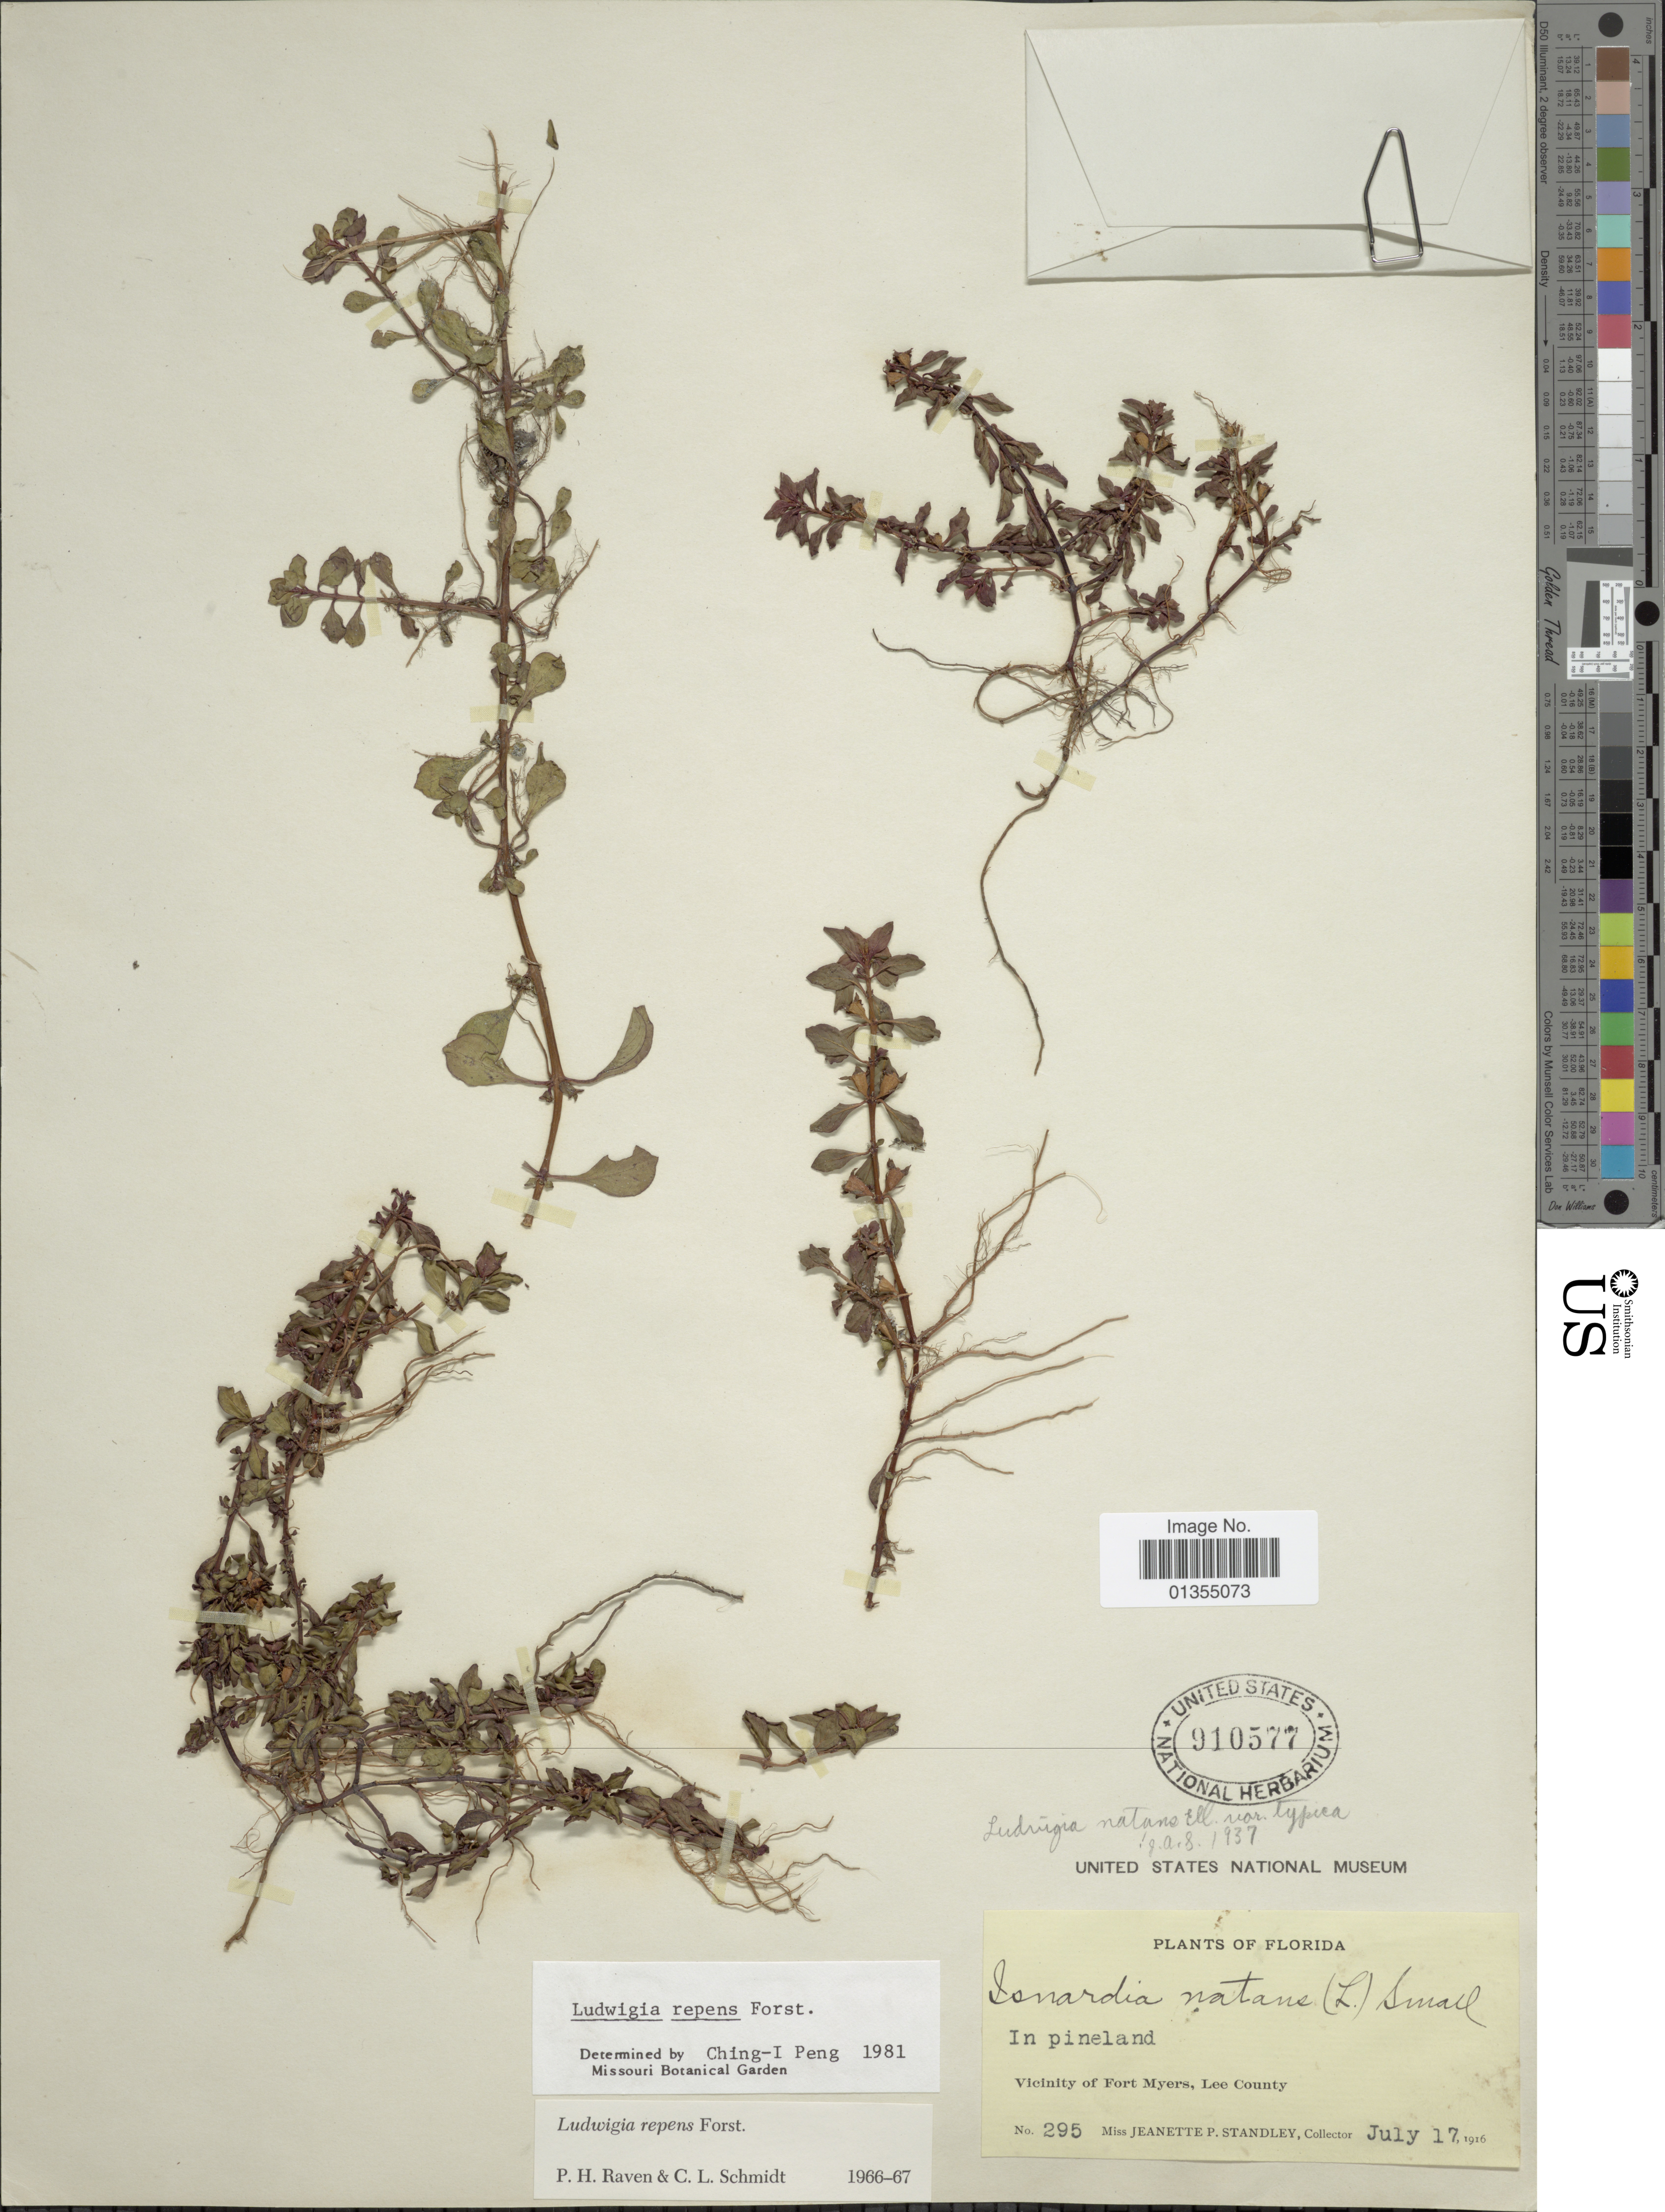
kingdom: Plantae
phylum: Tracheophyta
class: Magnoliopsida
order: Myrtales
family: Onagraceae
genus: Ludwigia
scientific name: Ludwigia repens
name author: J.R. Forst.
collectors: J. P. Standley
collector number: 295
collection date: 1916-07-17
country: United States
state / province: Florida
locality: Vicinity of Fort Myers, Lee County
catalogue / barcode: US 910577